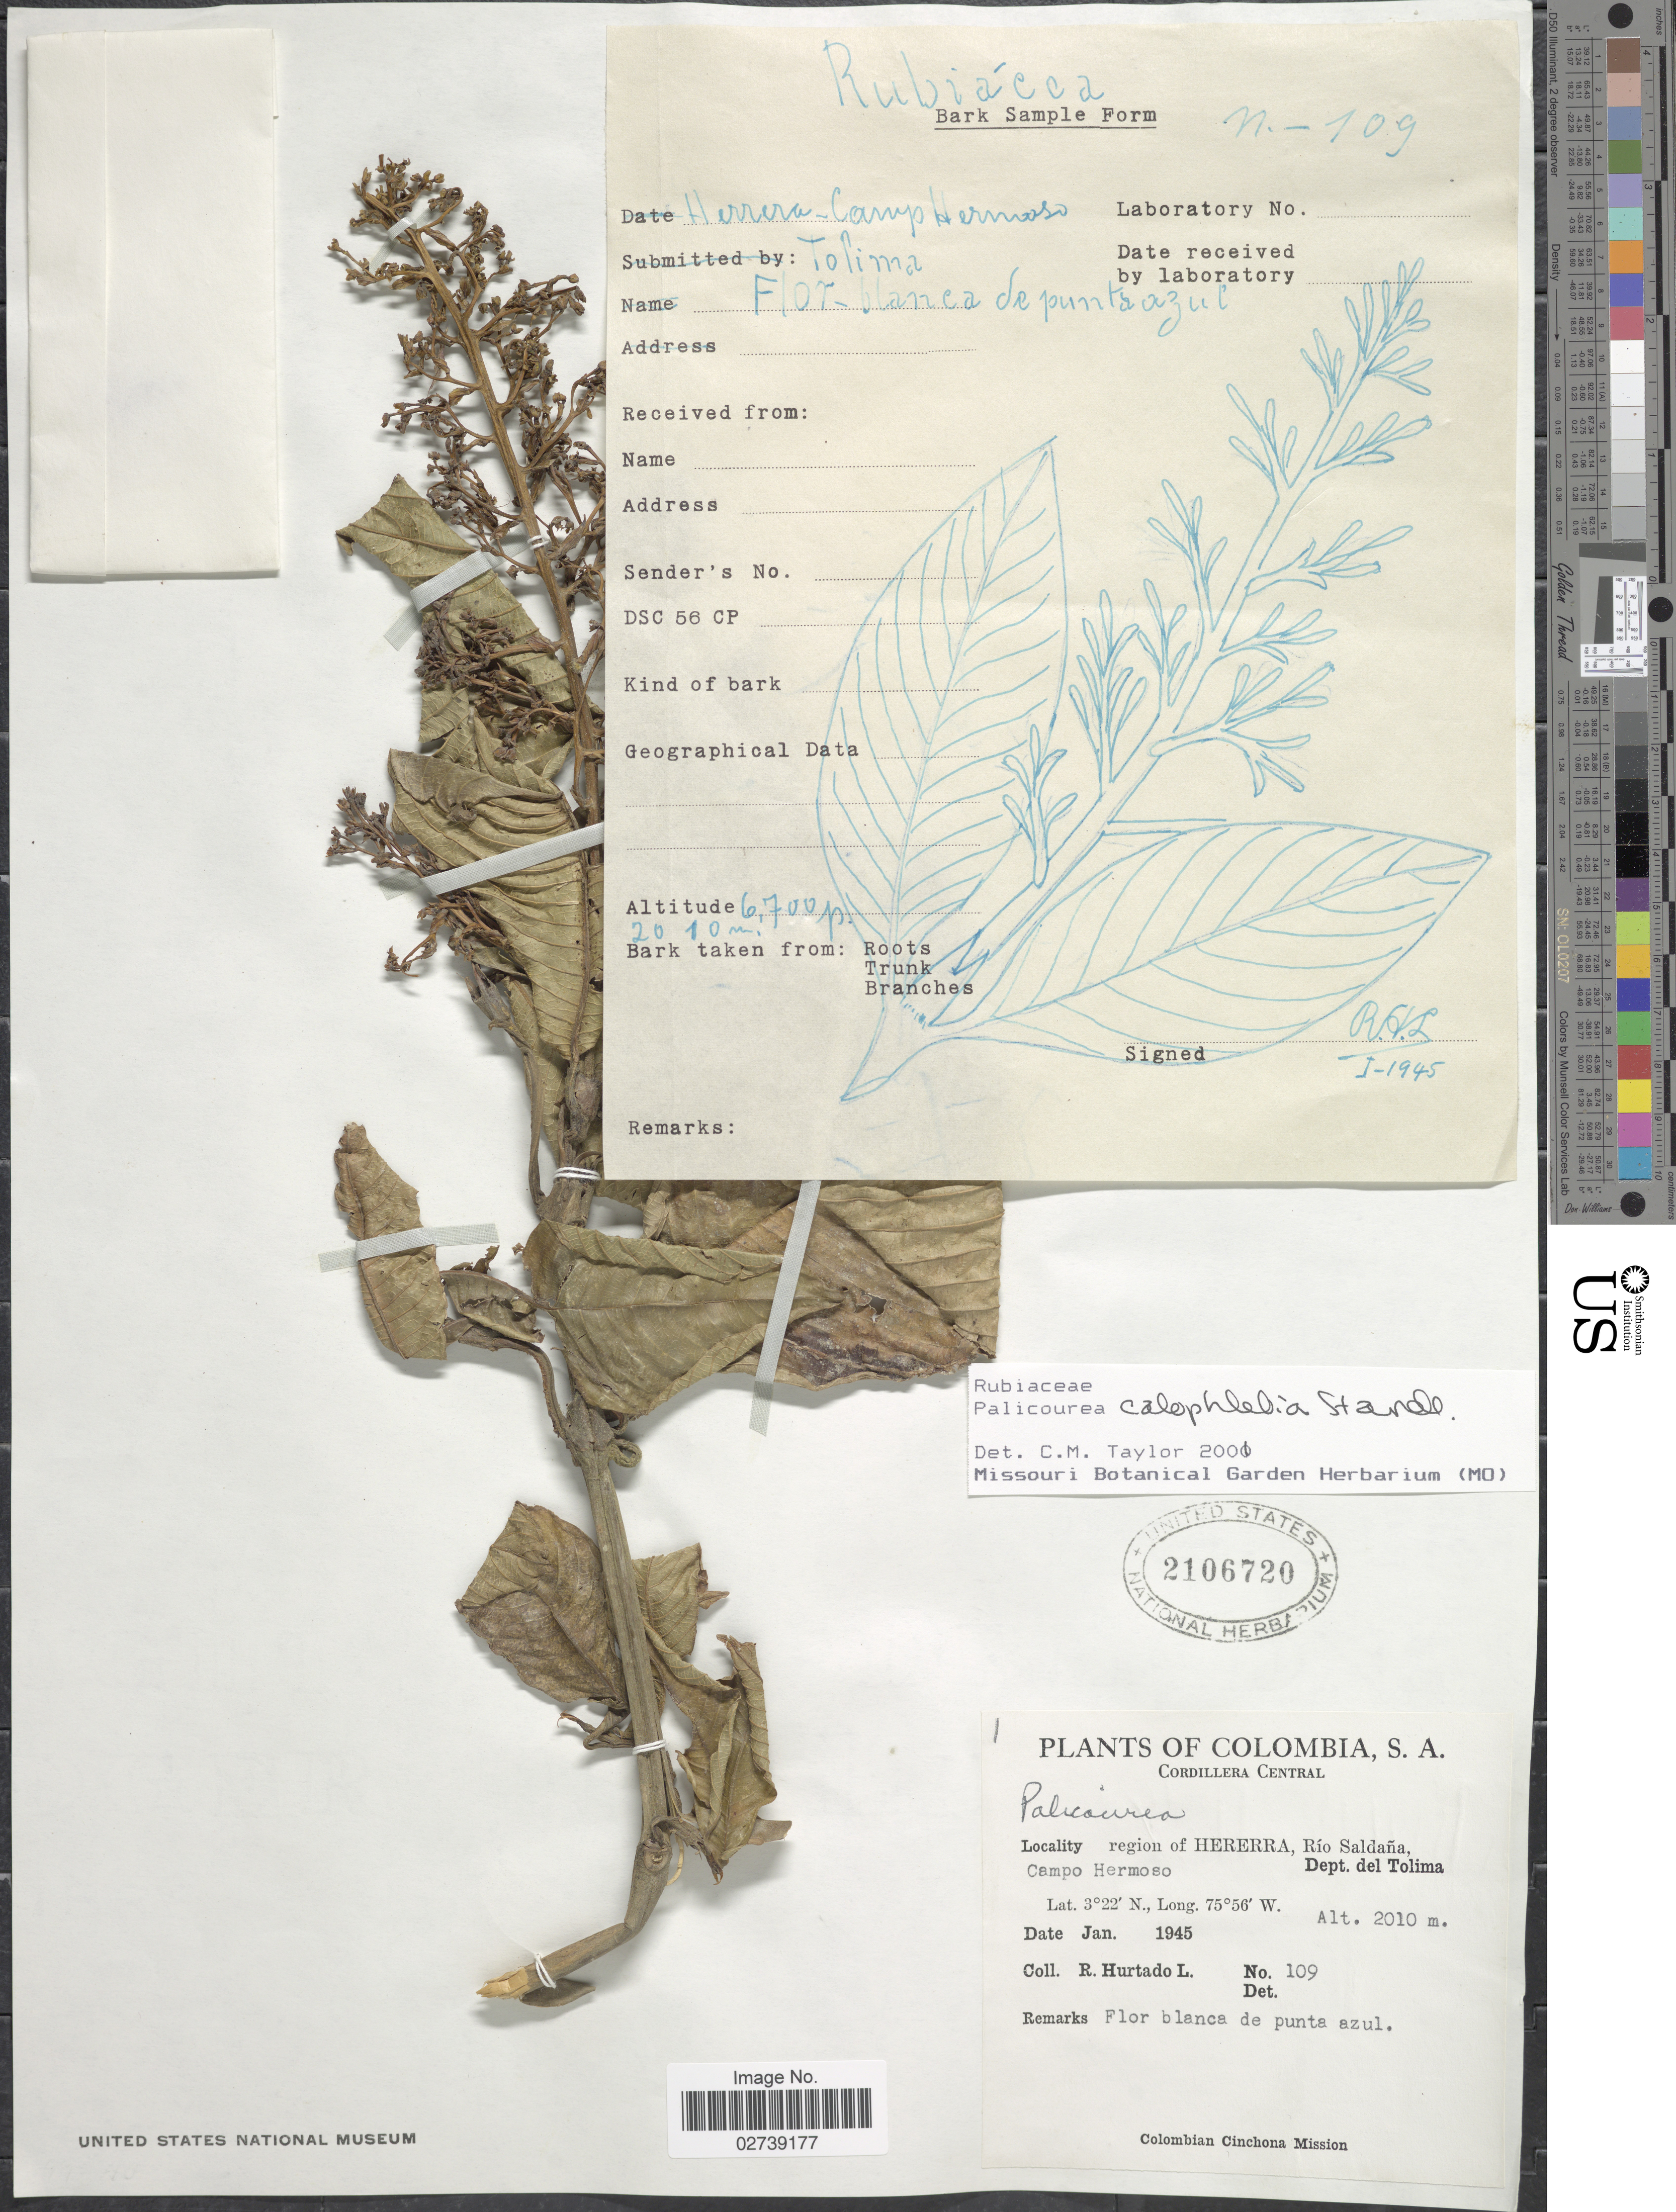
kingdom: Plantae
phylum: Tracheophyta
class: Magnoliopsida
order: Gentianales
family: Rubiaceae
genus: Palicourea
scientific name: Palicourea calophlebia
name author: Standl.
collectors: R. Hurtado L.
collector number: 109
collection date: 1945-01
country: Colombia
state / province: Tolima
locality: Cordillera Central. Region of Hererra, Rio Saldana, Dept. del Tolima. Campo Hermoso.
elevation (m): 2010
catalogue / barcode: US 2106720